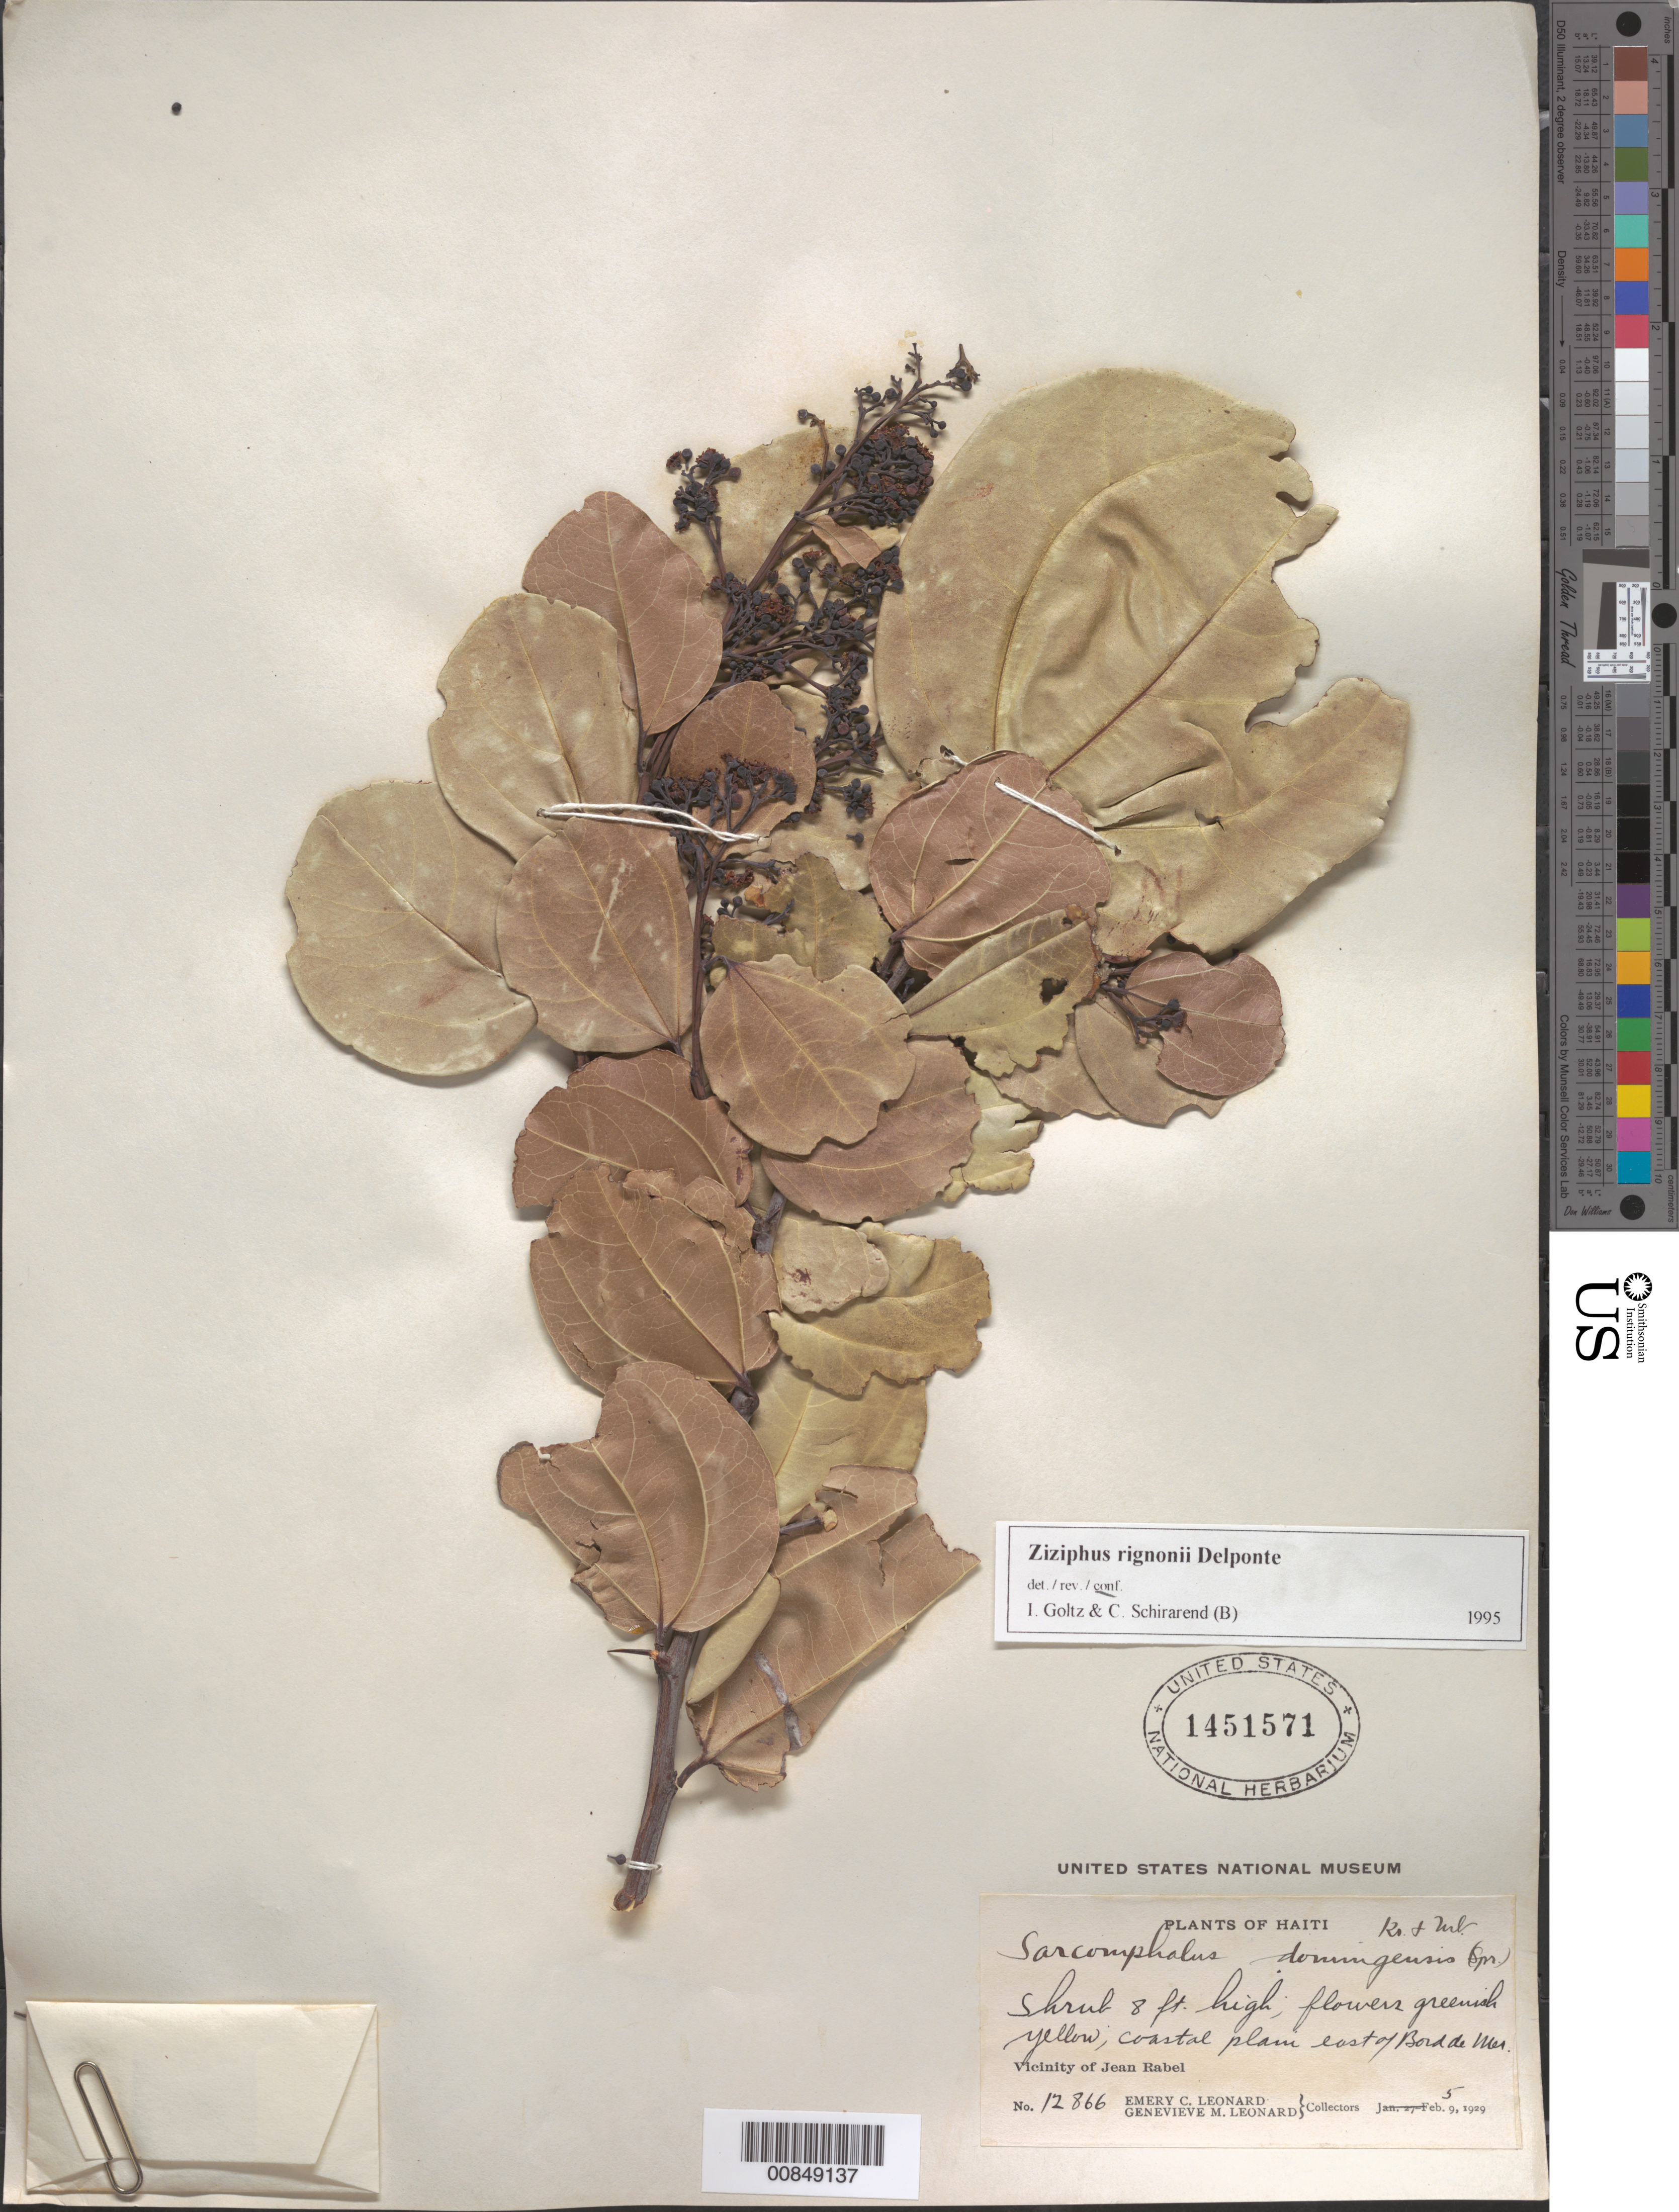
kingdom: Plantae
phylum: Tracheophyta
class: Magnoliopsida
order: Rosales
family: Rhamnaceae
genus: Sarcomphalus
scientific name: Sarcomphalus domingensis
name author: (Spreng.) Krug & Urb.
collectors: E. C. Leonard & G. M. Leonard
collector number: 12866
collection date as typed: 05 Feb 1929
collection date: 1929-02-05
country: Haiti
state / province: Nord-Ouest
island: Hispaniola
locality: Vicinity of Jean Rabel, E of Bord de Mer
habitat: Coastal plain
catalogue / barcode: US 1451571